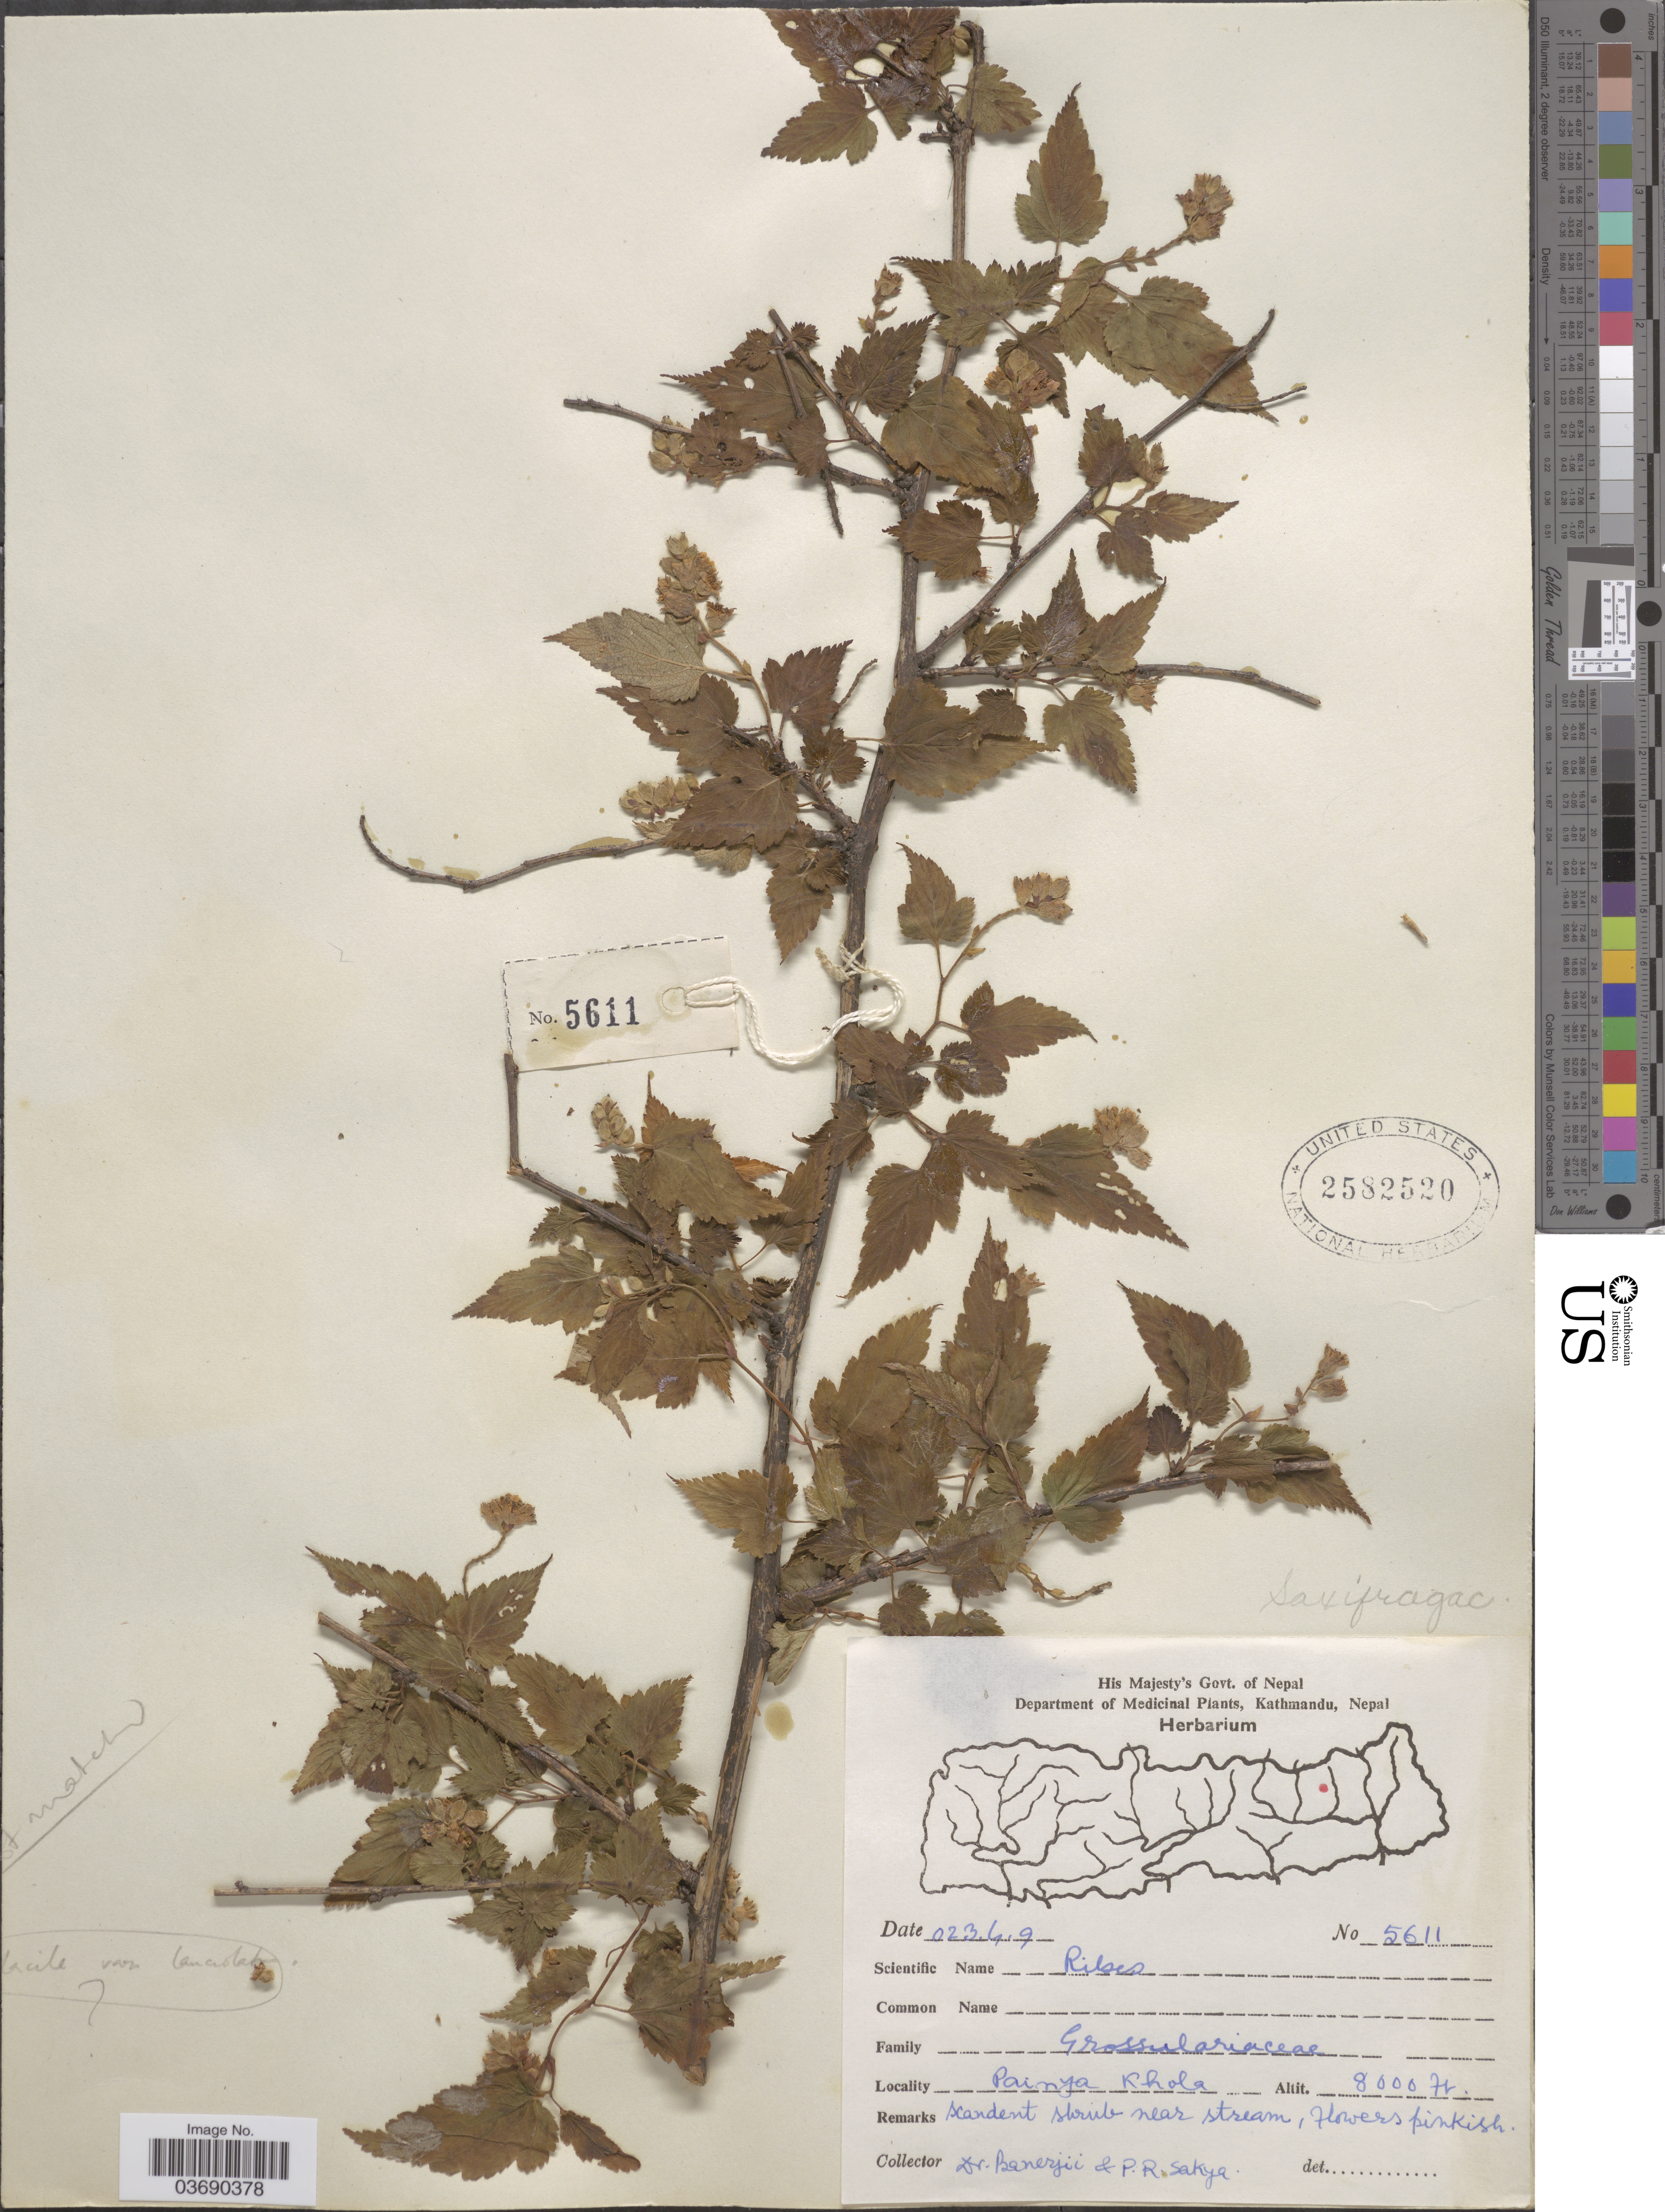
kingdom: Plantae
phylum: Tracheophyta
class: Magnoliopsida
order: Saxifragales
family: Grossulariaceae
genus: Ribes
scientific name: Ribes sp.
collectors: -. Banerji & P. Sakya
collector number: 5611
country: Nepal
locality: Painya Khola.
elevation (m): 2438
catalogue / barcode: US 2582520